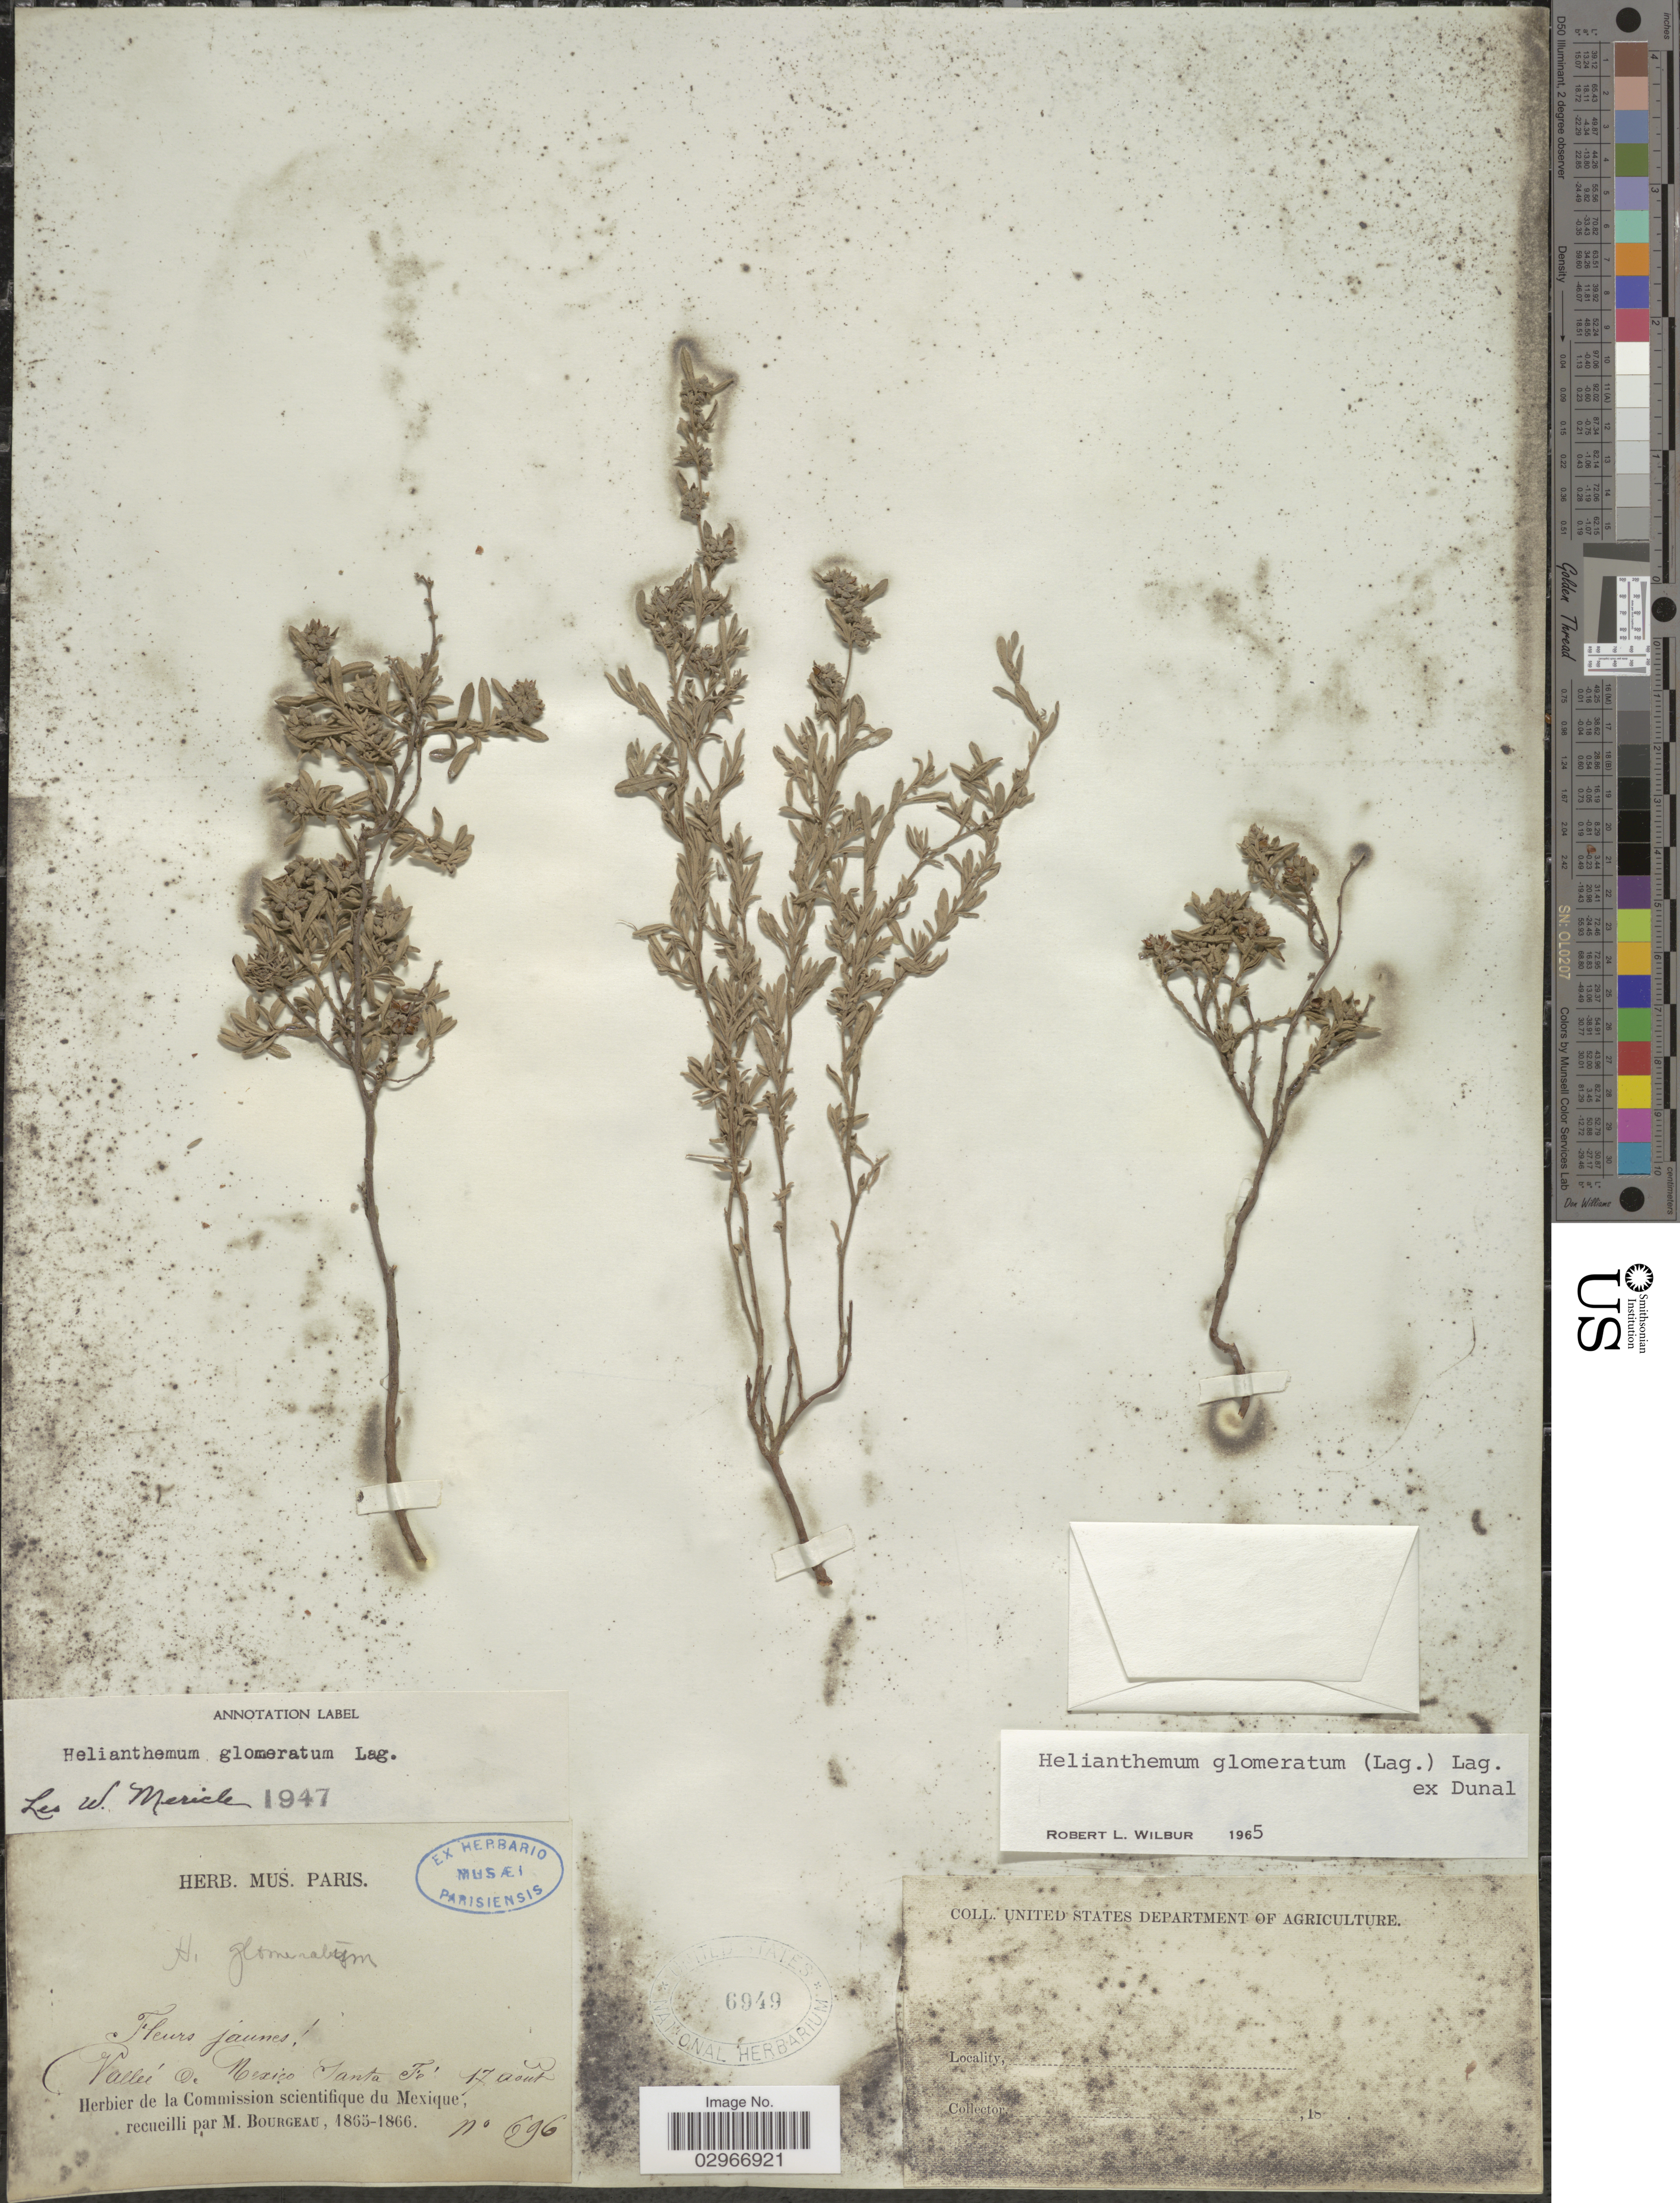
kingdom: Plantae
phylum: Tracheophyta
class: Magnoliopsida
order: Malvales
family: Cistaceae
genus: Helianthemum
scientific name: Helianthemum glomeratum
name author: (Lag.) Lag. ex Dunal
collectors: M. Bourgeau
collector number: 696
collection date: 1865-08-17/1866-08-17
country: Mexico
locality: Valleé de Mexico, Santa Fé.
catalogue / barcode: US 6949